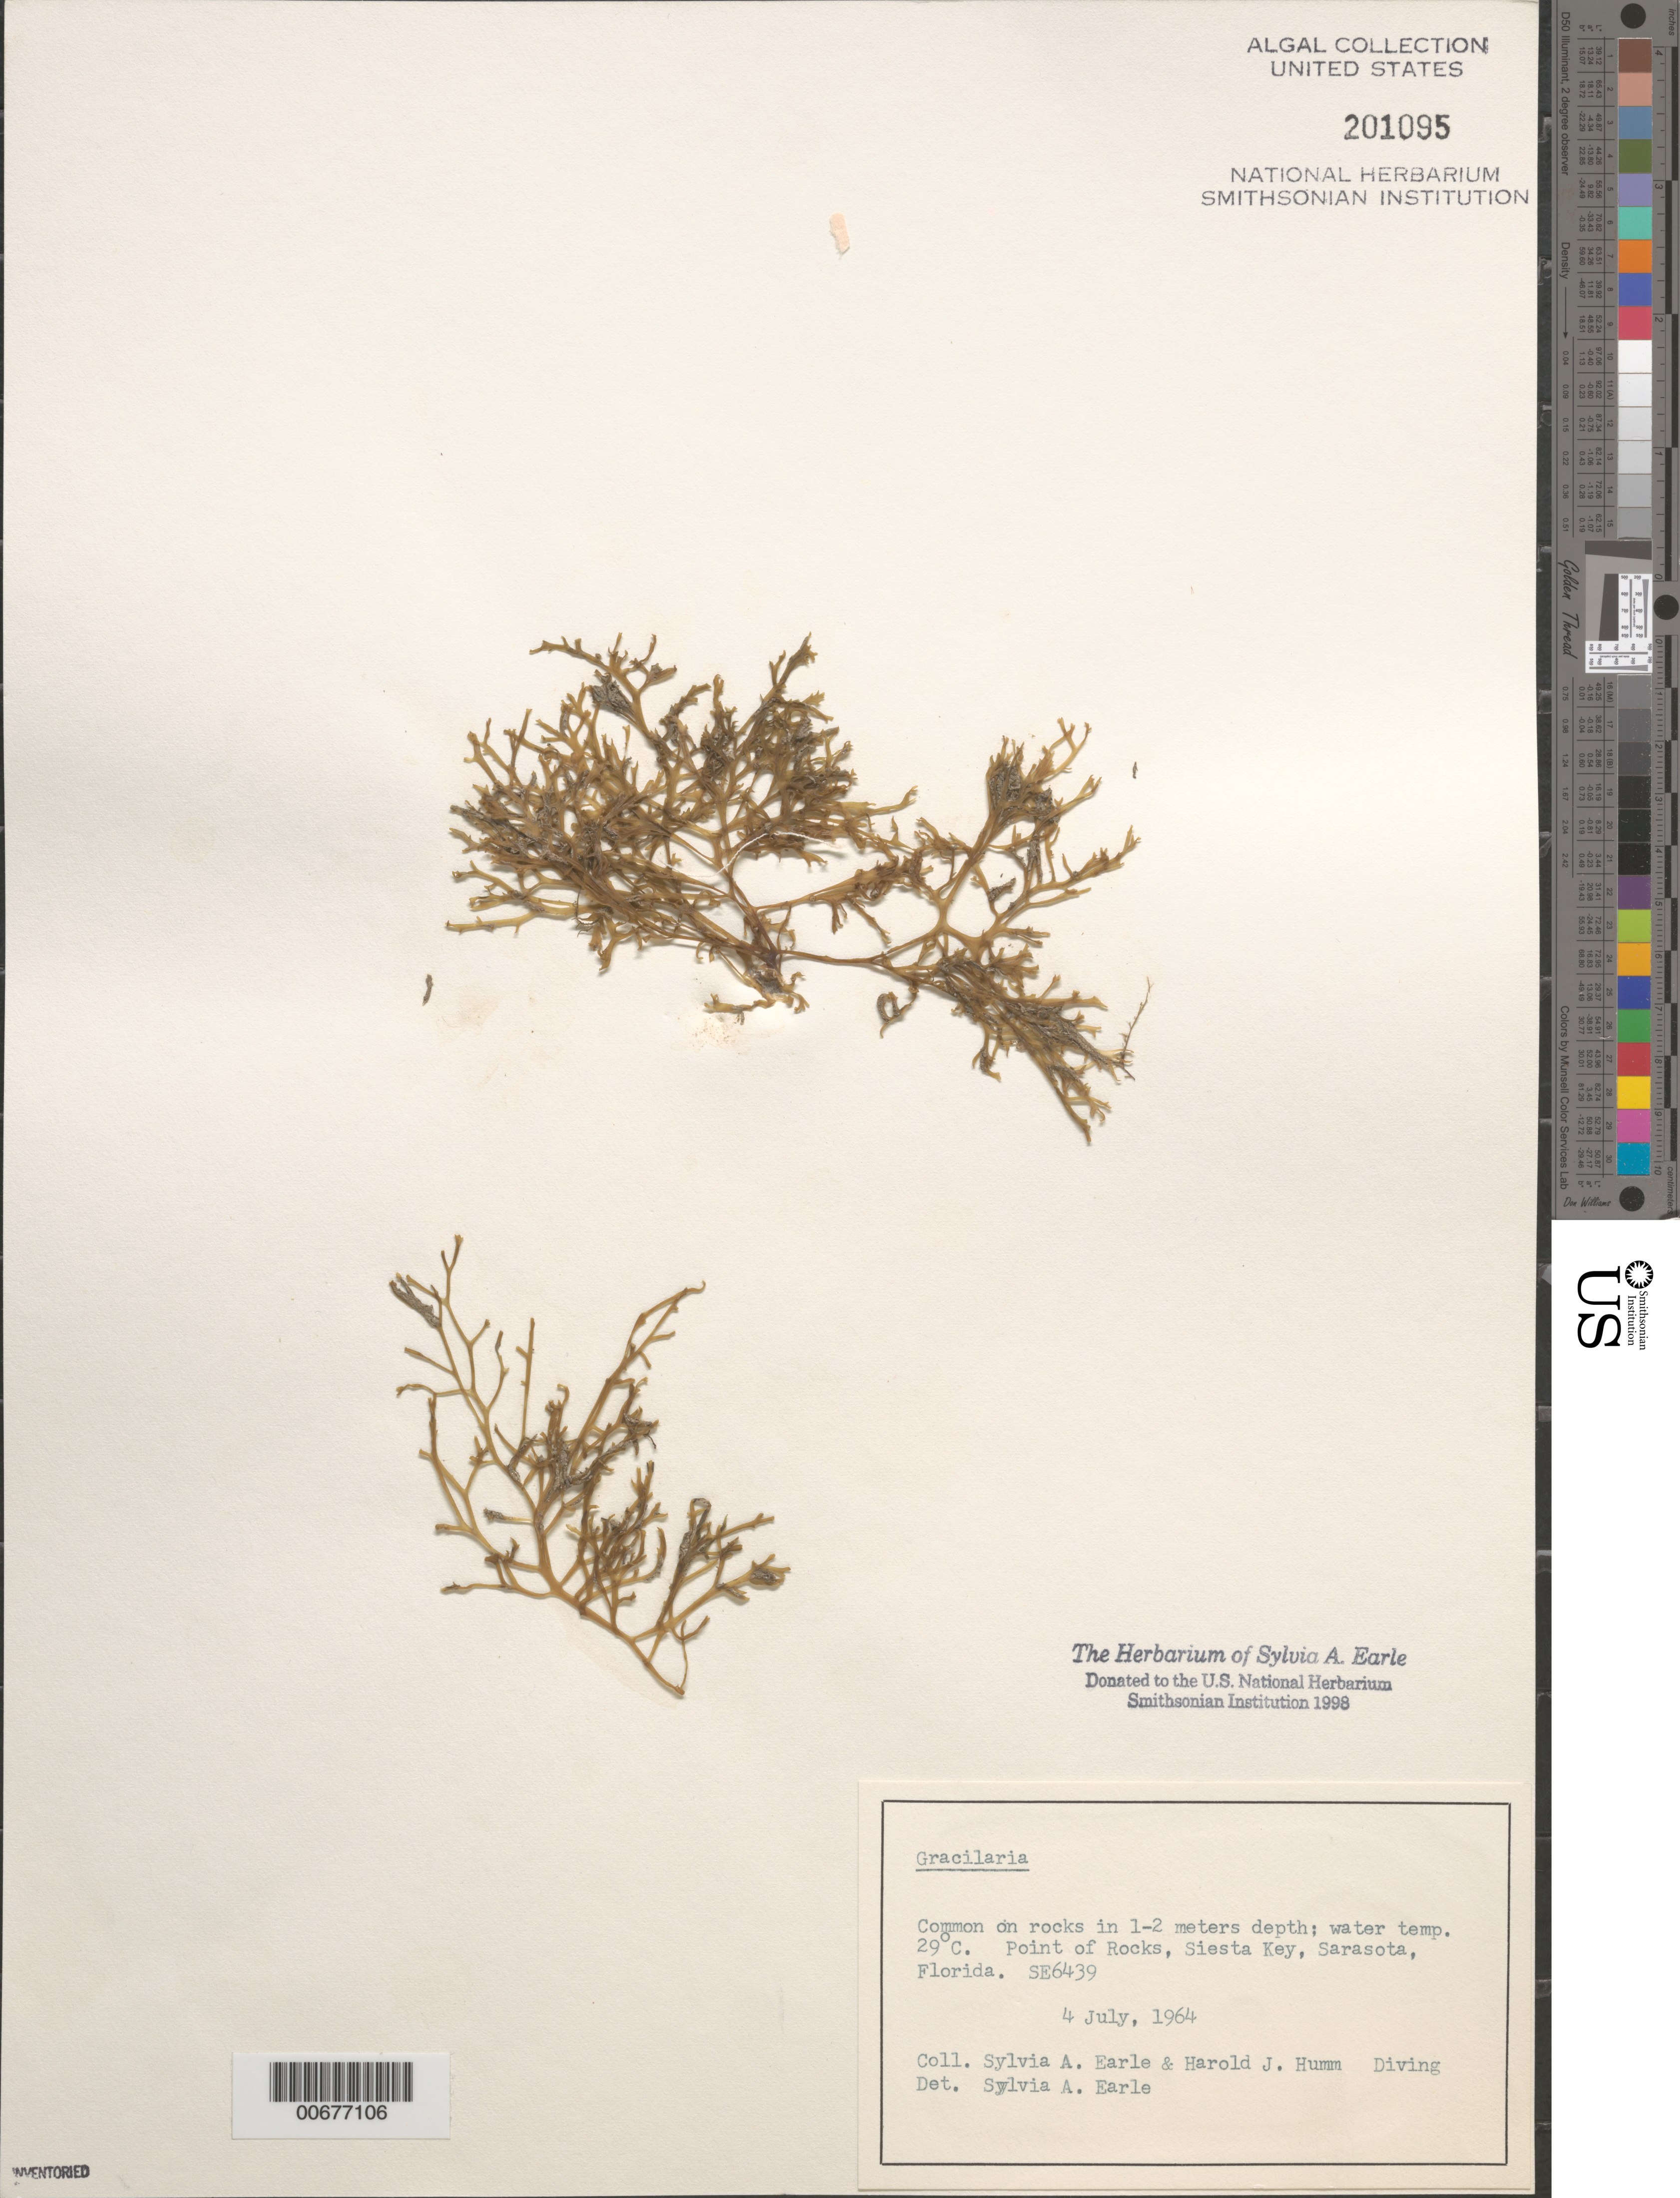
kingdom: Plantae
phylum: Rhodophyta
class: Florideophyceae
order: Gracilariales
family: Gracilariaceae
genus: Gracilaria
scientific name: Gracilaria sp.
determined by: Earle, S. A.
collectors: S. A. Earle & H. J. Humm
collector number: SE 6439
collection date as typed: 04 Jul 1964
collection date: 1964-07-04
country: United States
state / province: Florida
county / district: Sarasota County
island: Siesta Key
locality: Point of Rocks, Sarasota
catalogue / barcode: US 201095